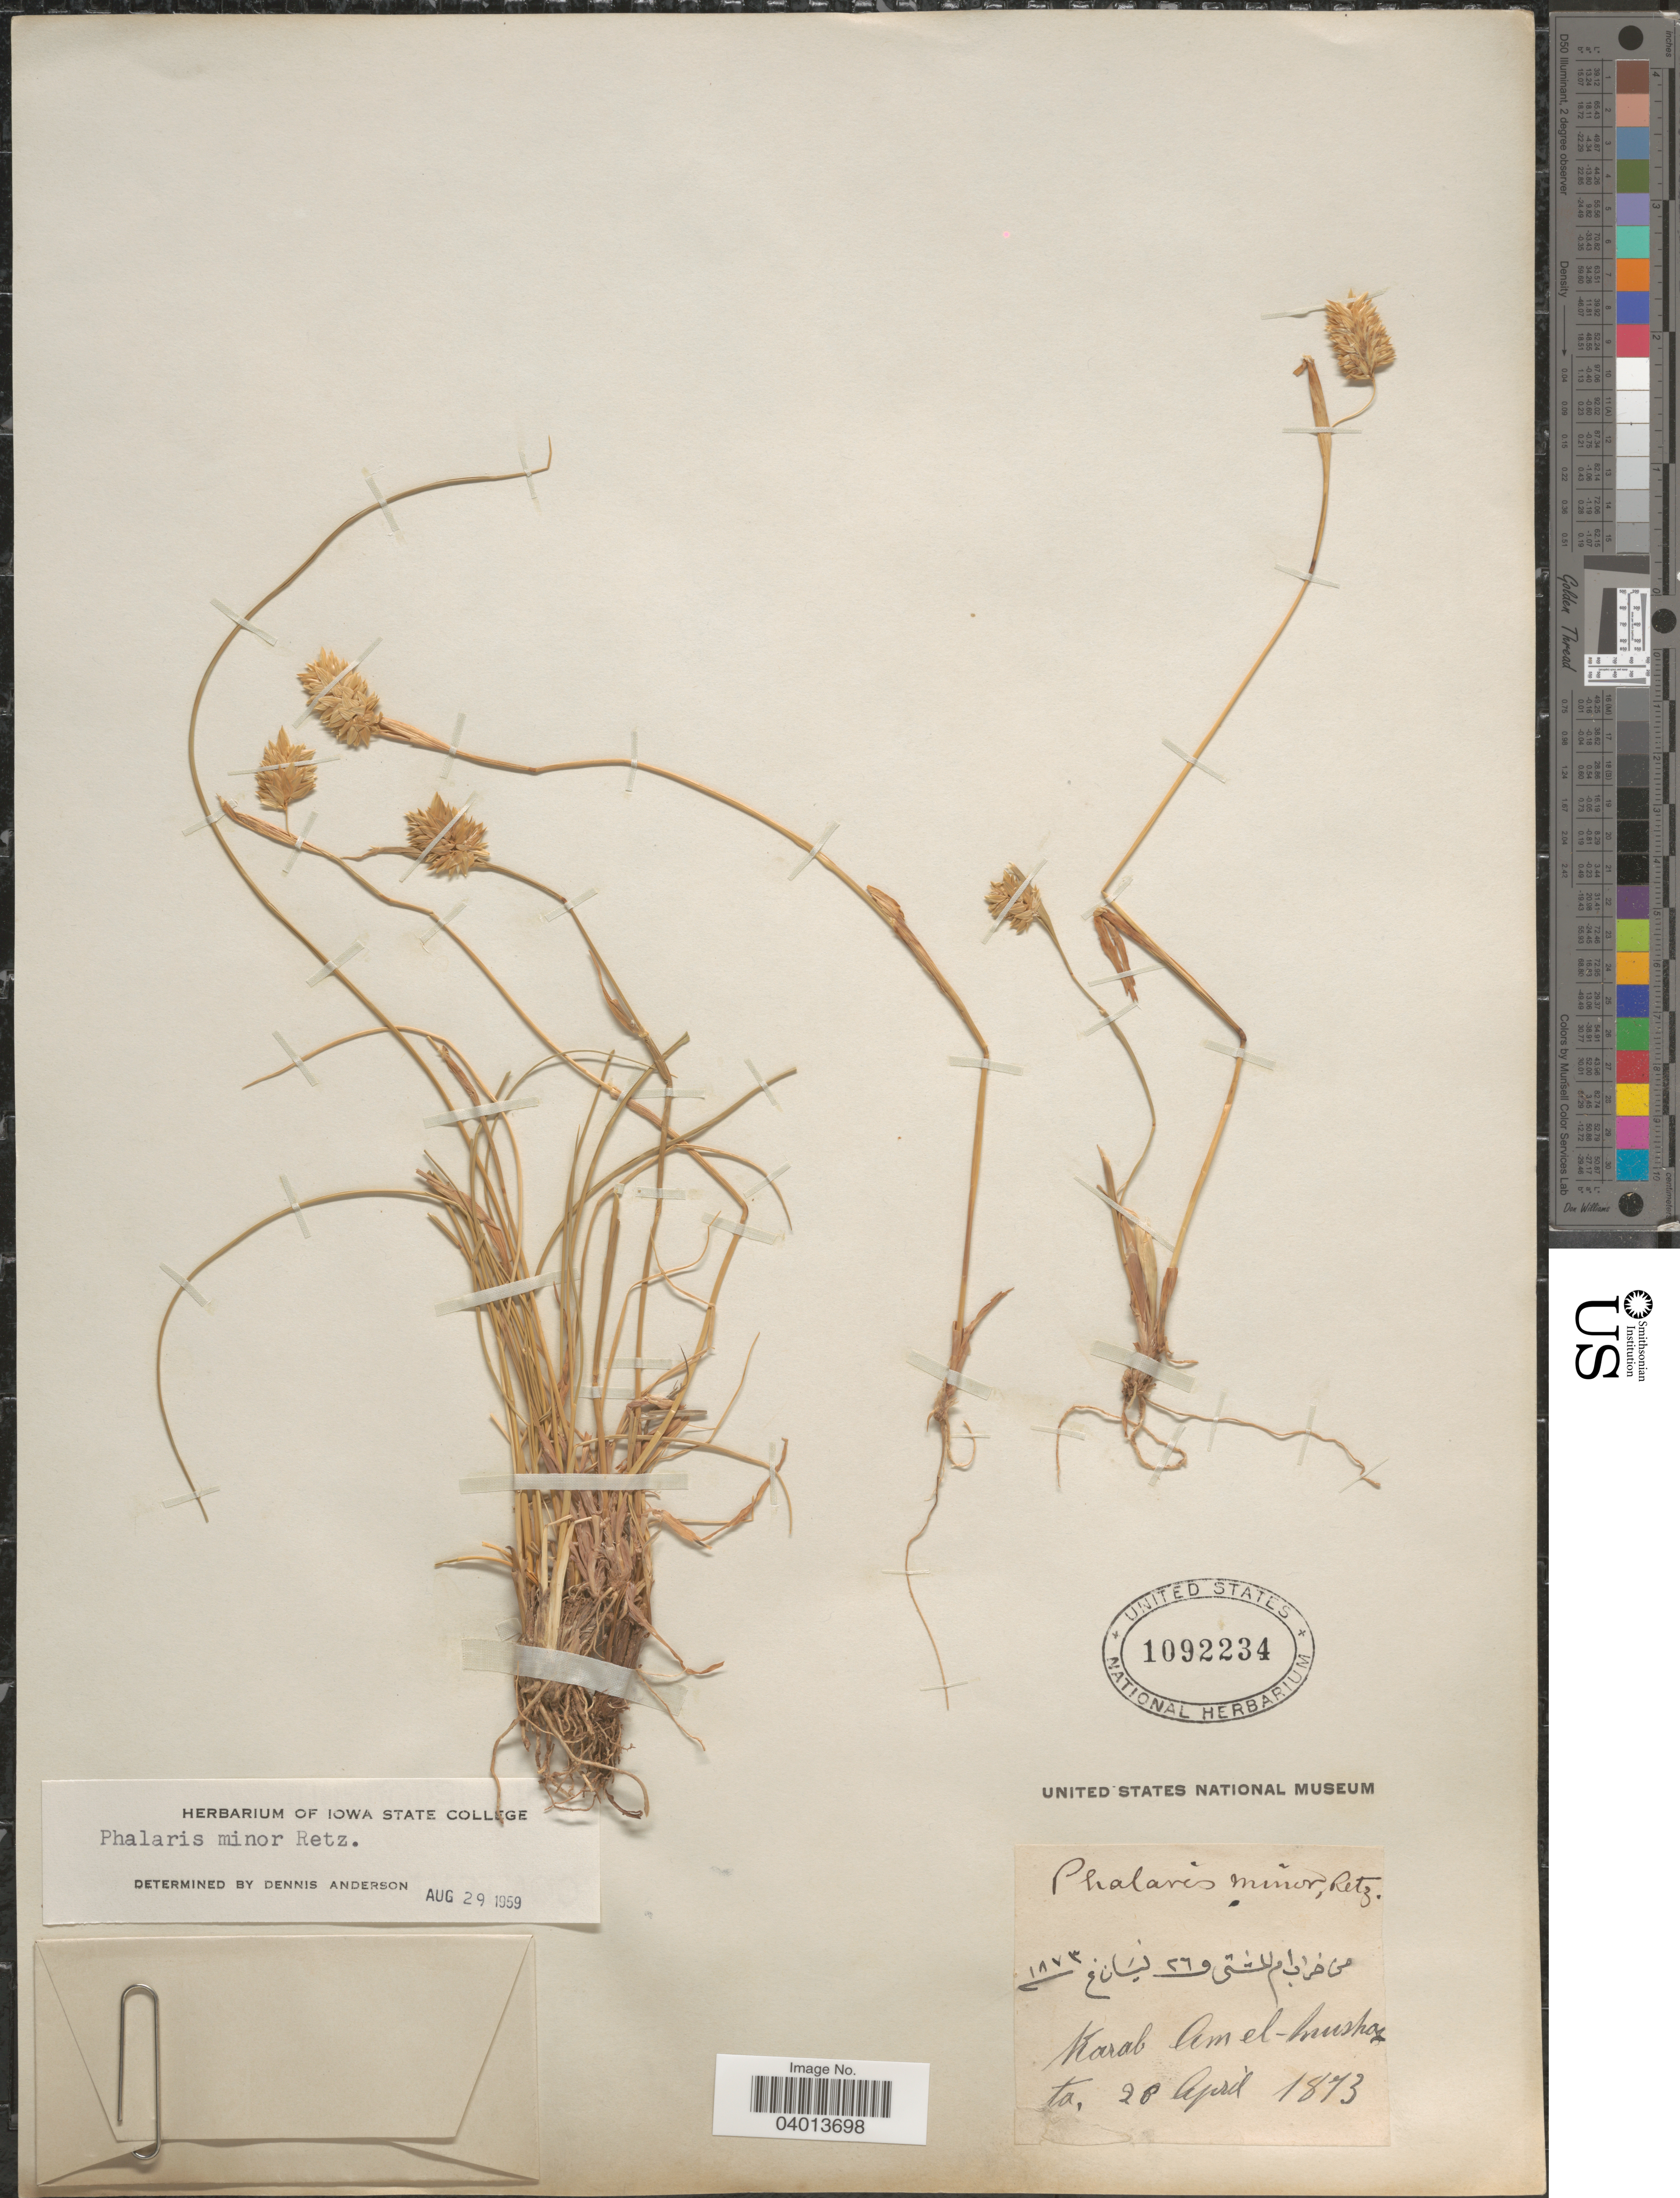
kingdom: Plantae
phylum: Tracheophyta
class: Liliopsida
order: Poales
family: Poaceae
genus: Phalaris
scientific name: Phalaris minor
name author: Retz.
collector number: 1045*?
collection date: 1873-04-28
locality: Karab Am el-mushota. [interpreted]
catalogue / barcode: US 1092234